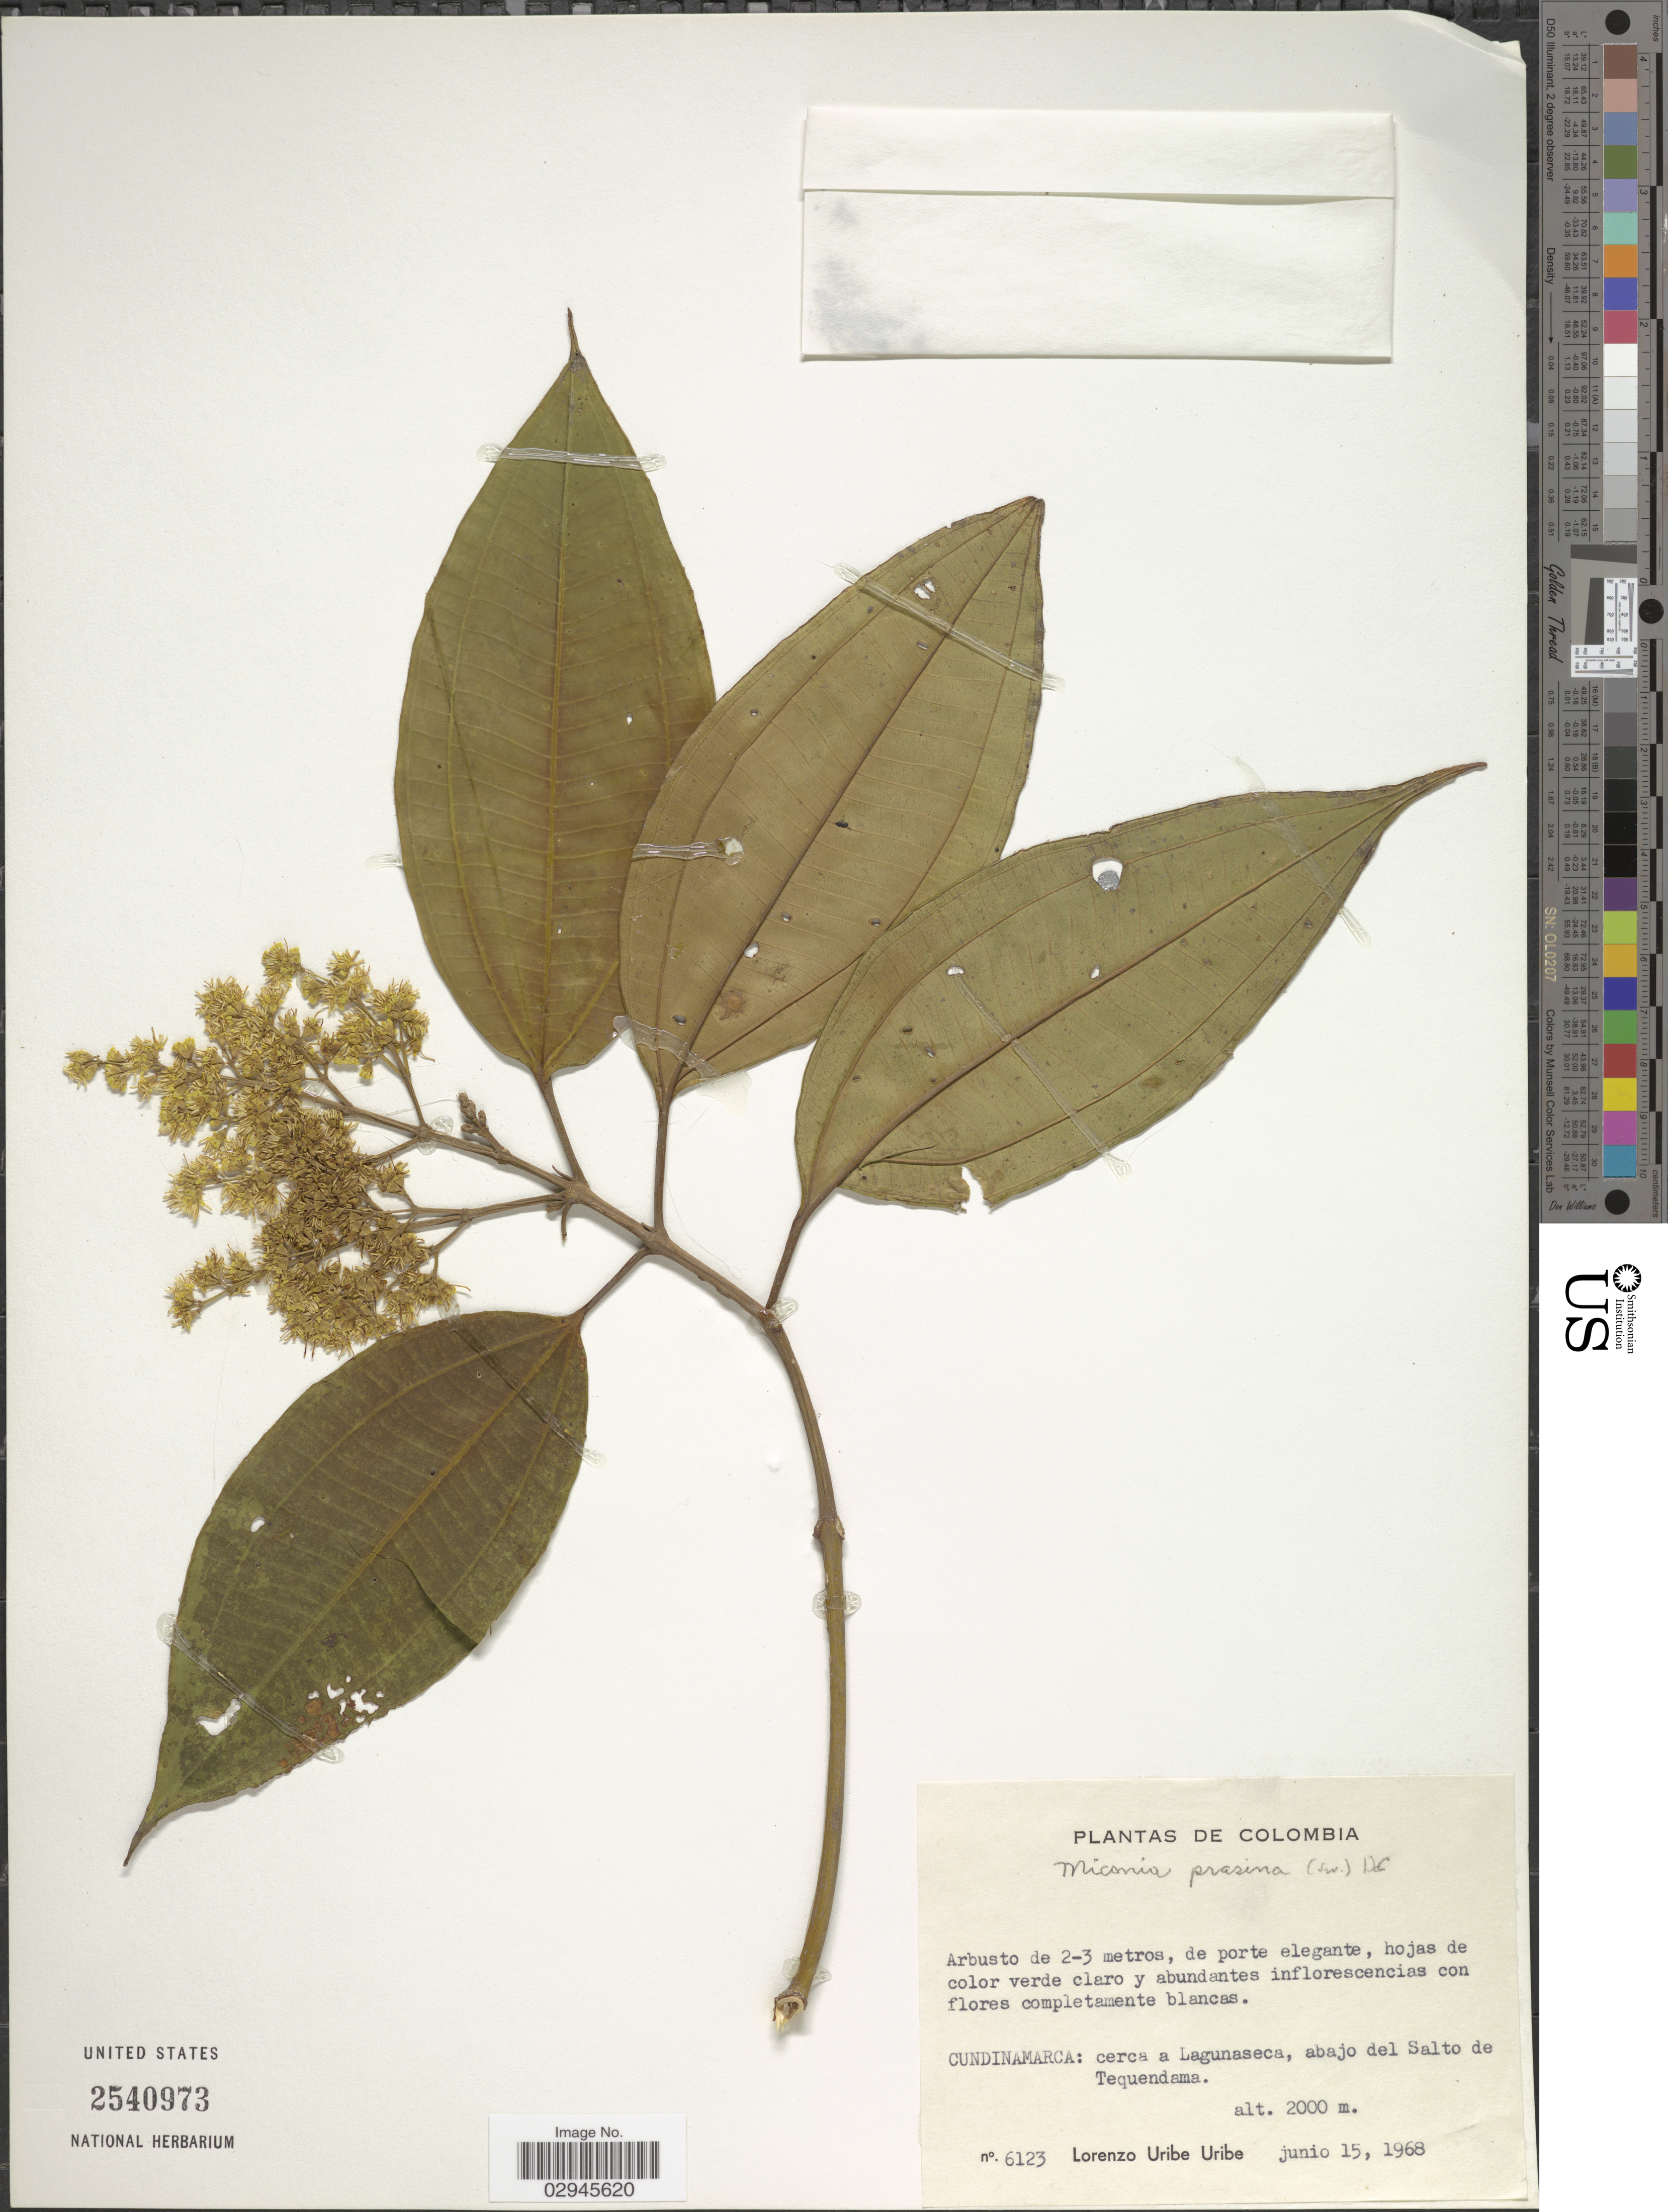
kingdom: Plantae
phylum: Tracheophyta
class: Magnoliopsida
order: Myrtales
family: Melastomataceae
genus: Miconia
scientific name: Miconia sp.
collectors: L. Uribe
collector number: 6123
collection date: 1968-06-15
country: Colombia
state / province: Cundinamarca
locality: Cerca a Lagunaseca, abajo del Salto de Tequendama.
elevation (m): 2000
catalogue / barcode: US 2540973